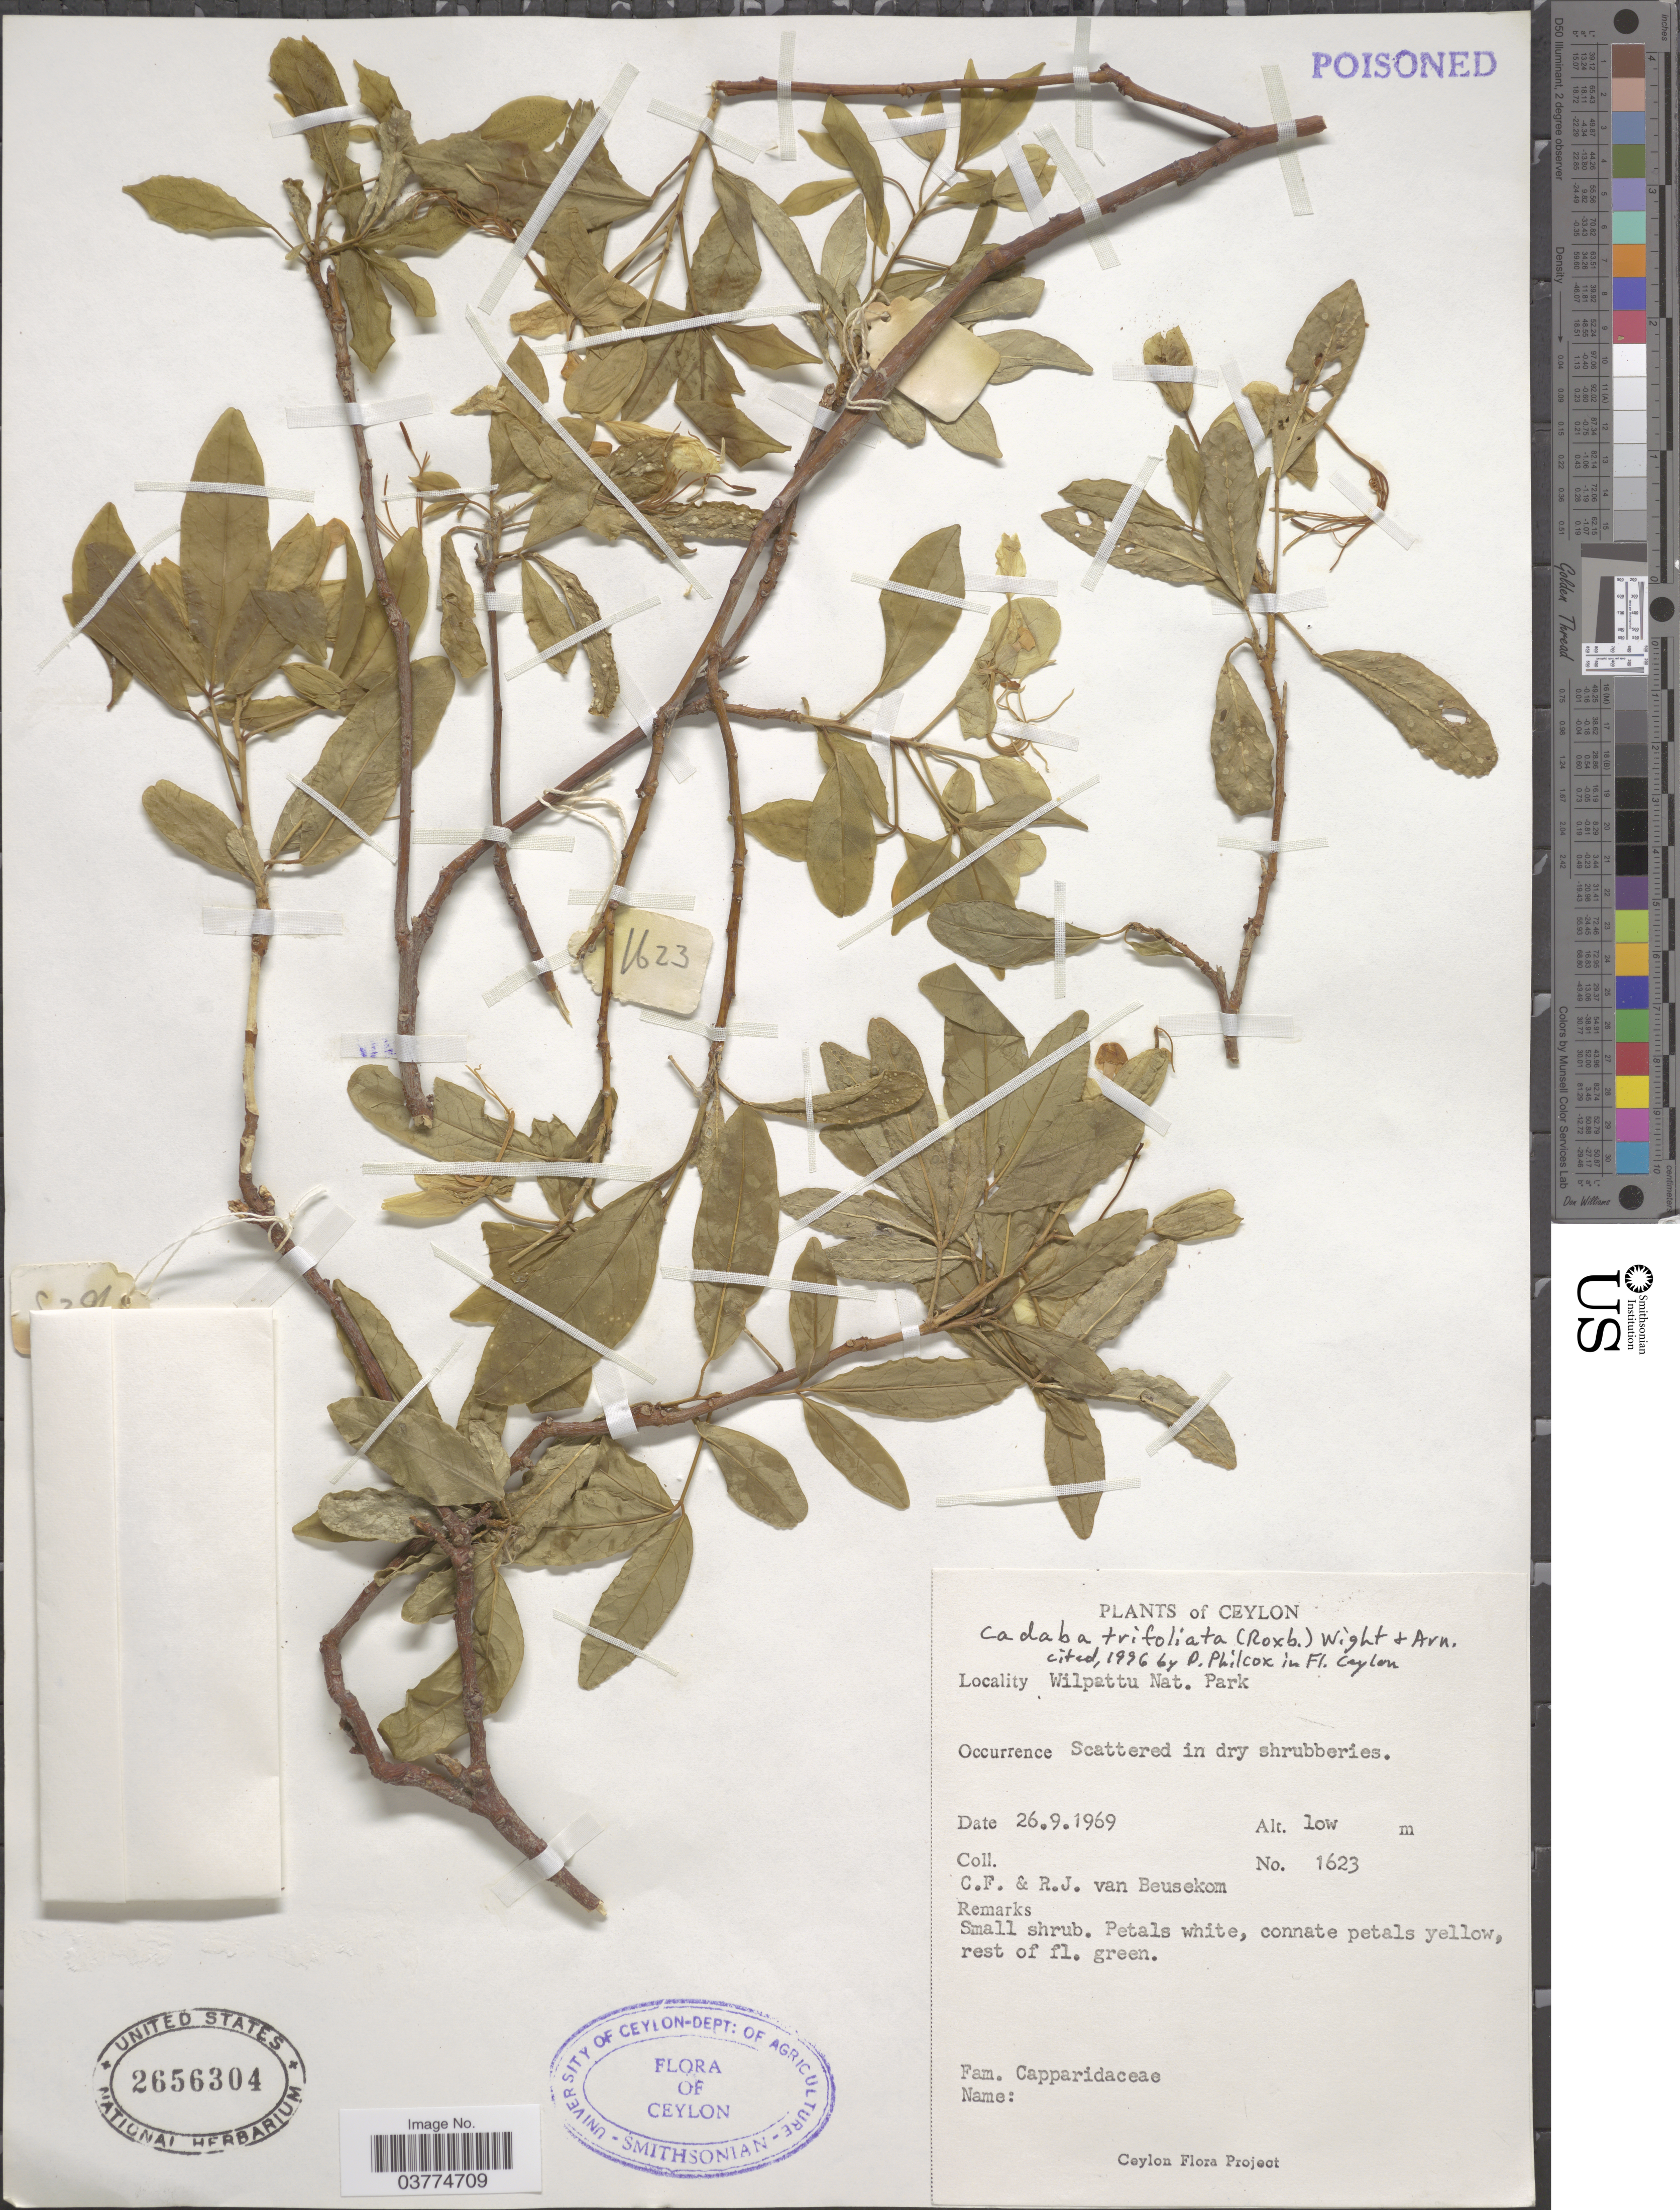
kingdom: Plantae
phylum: Tracheophyta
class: Magnoliopsida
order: Brassicales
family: Capparaceae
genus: Cadaba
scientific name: Cadaba trifoliata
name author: (Roxb.) Wight & Arn.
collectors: C. F. Beusekom & R. Van Beusekom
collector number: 1623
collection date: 1969-09-26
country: Sri Lanka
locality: Ceylon. Wilpattu Nat. Park.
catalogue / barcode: US 2656304